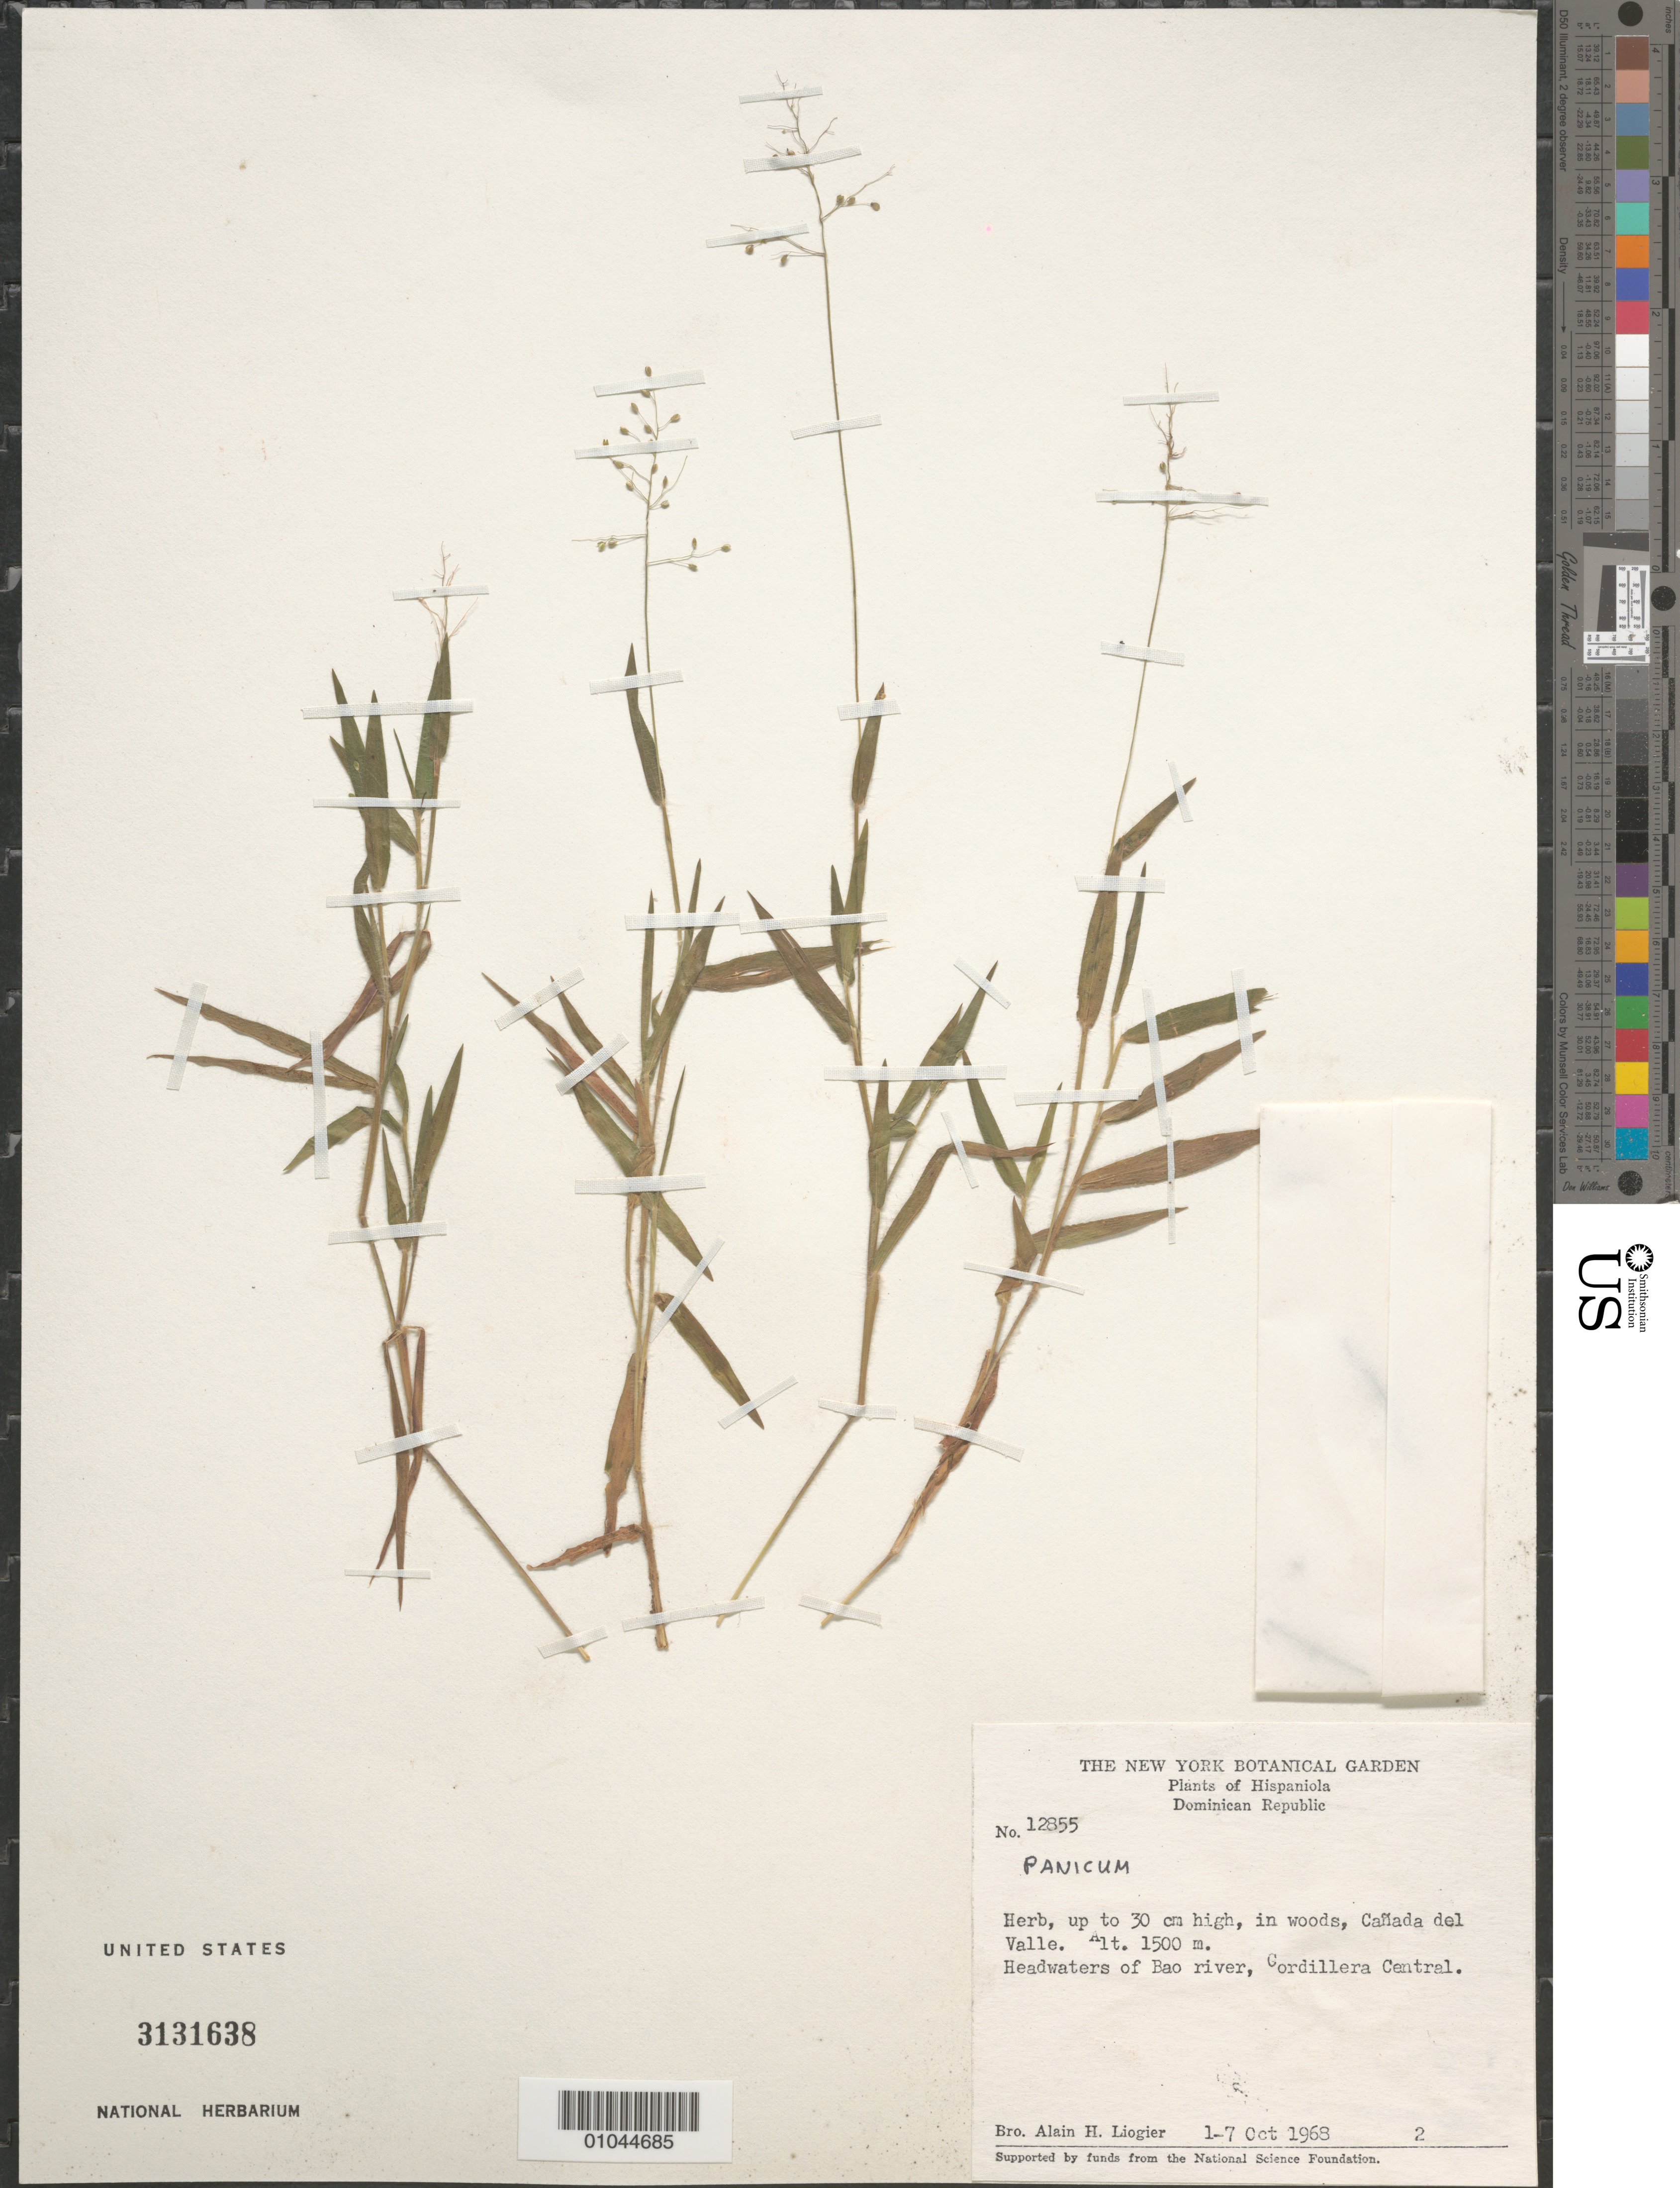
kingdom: Plantae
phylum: Tracheophyta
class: Liliopsida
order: Poales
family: Poaceae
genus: Panicum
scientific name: Panicum sp.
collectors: A. H. Liogier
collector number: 12855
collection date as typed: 01 Oct 1968 to 07 Oct 1968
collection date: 1968-10-01/1968-10-07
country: Dominican Republic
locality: Canada del Valle, headwaters of Bao River, Cordillera Central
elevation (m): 1500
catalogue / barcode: US 3131638